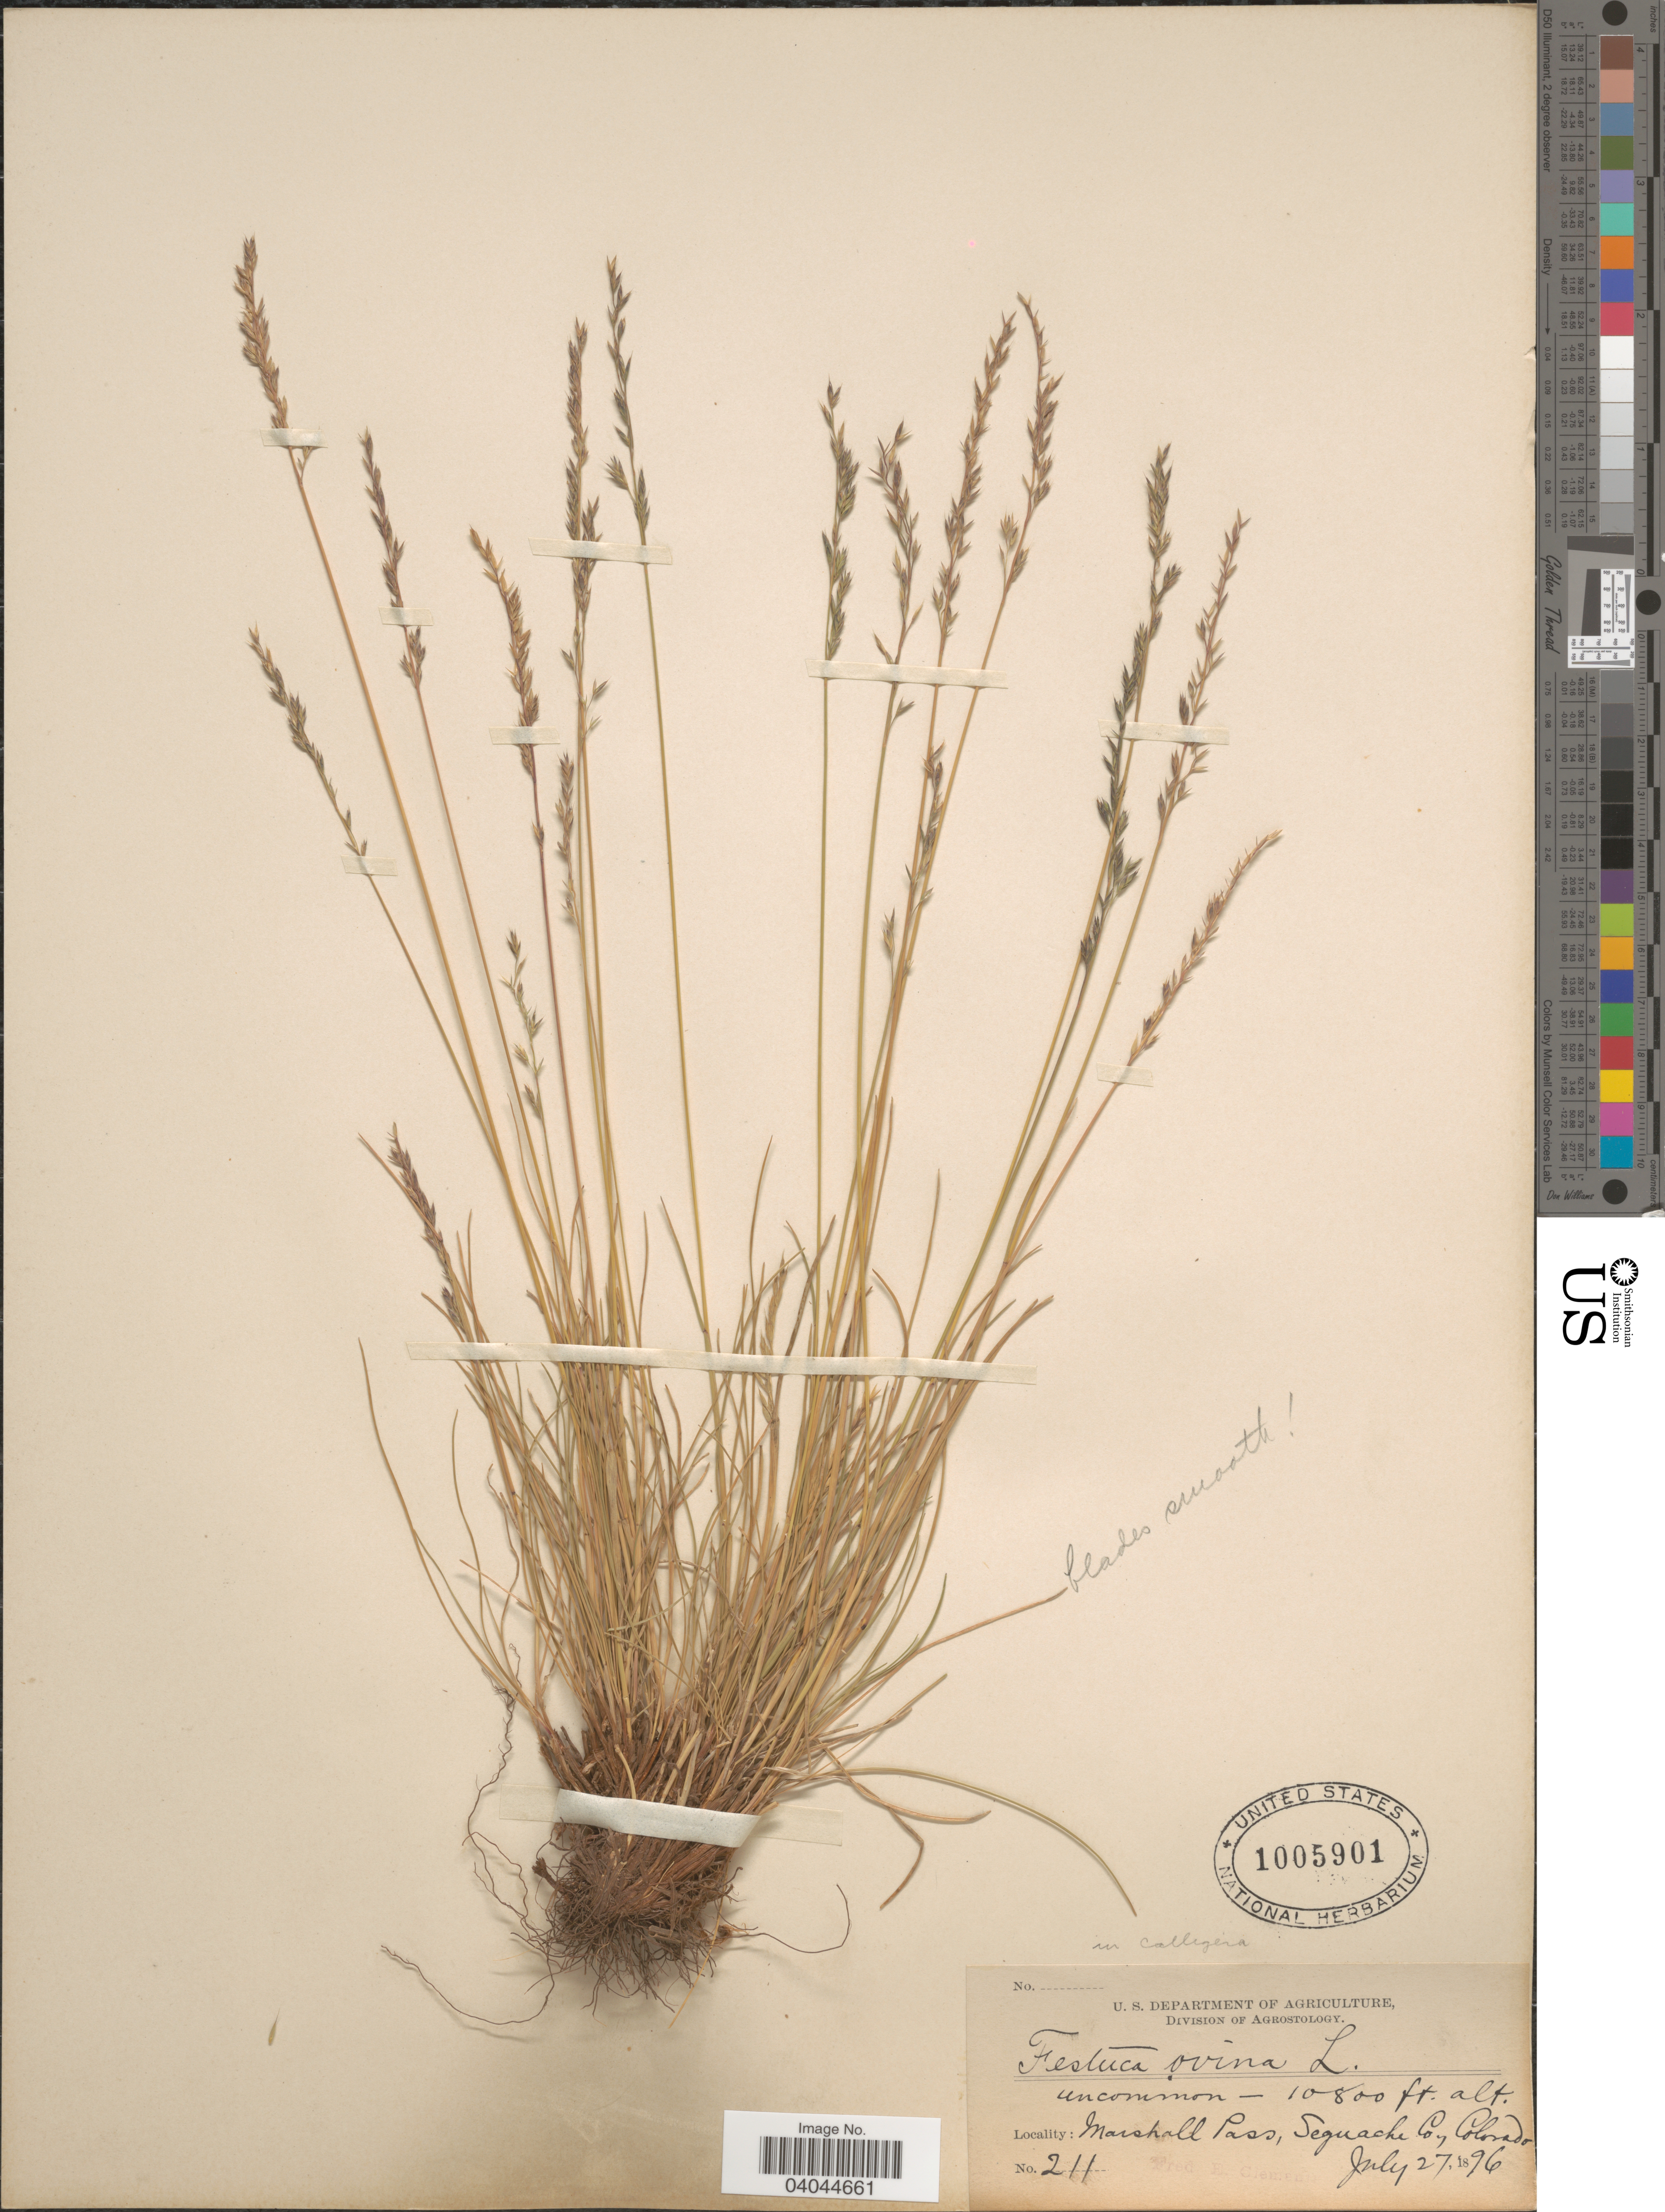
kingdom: Plantae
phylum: Tracheophyta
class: Liliopsida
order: Poales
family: Poaceae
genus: Festuca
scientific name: Festuca ovina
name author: L.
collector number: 211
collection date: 1896-07-27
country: United States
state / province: Colorado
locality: Marshall Pass, Saguache Co.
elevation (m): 3292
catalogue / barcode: US 1005901